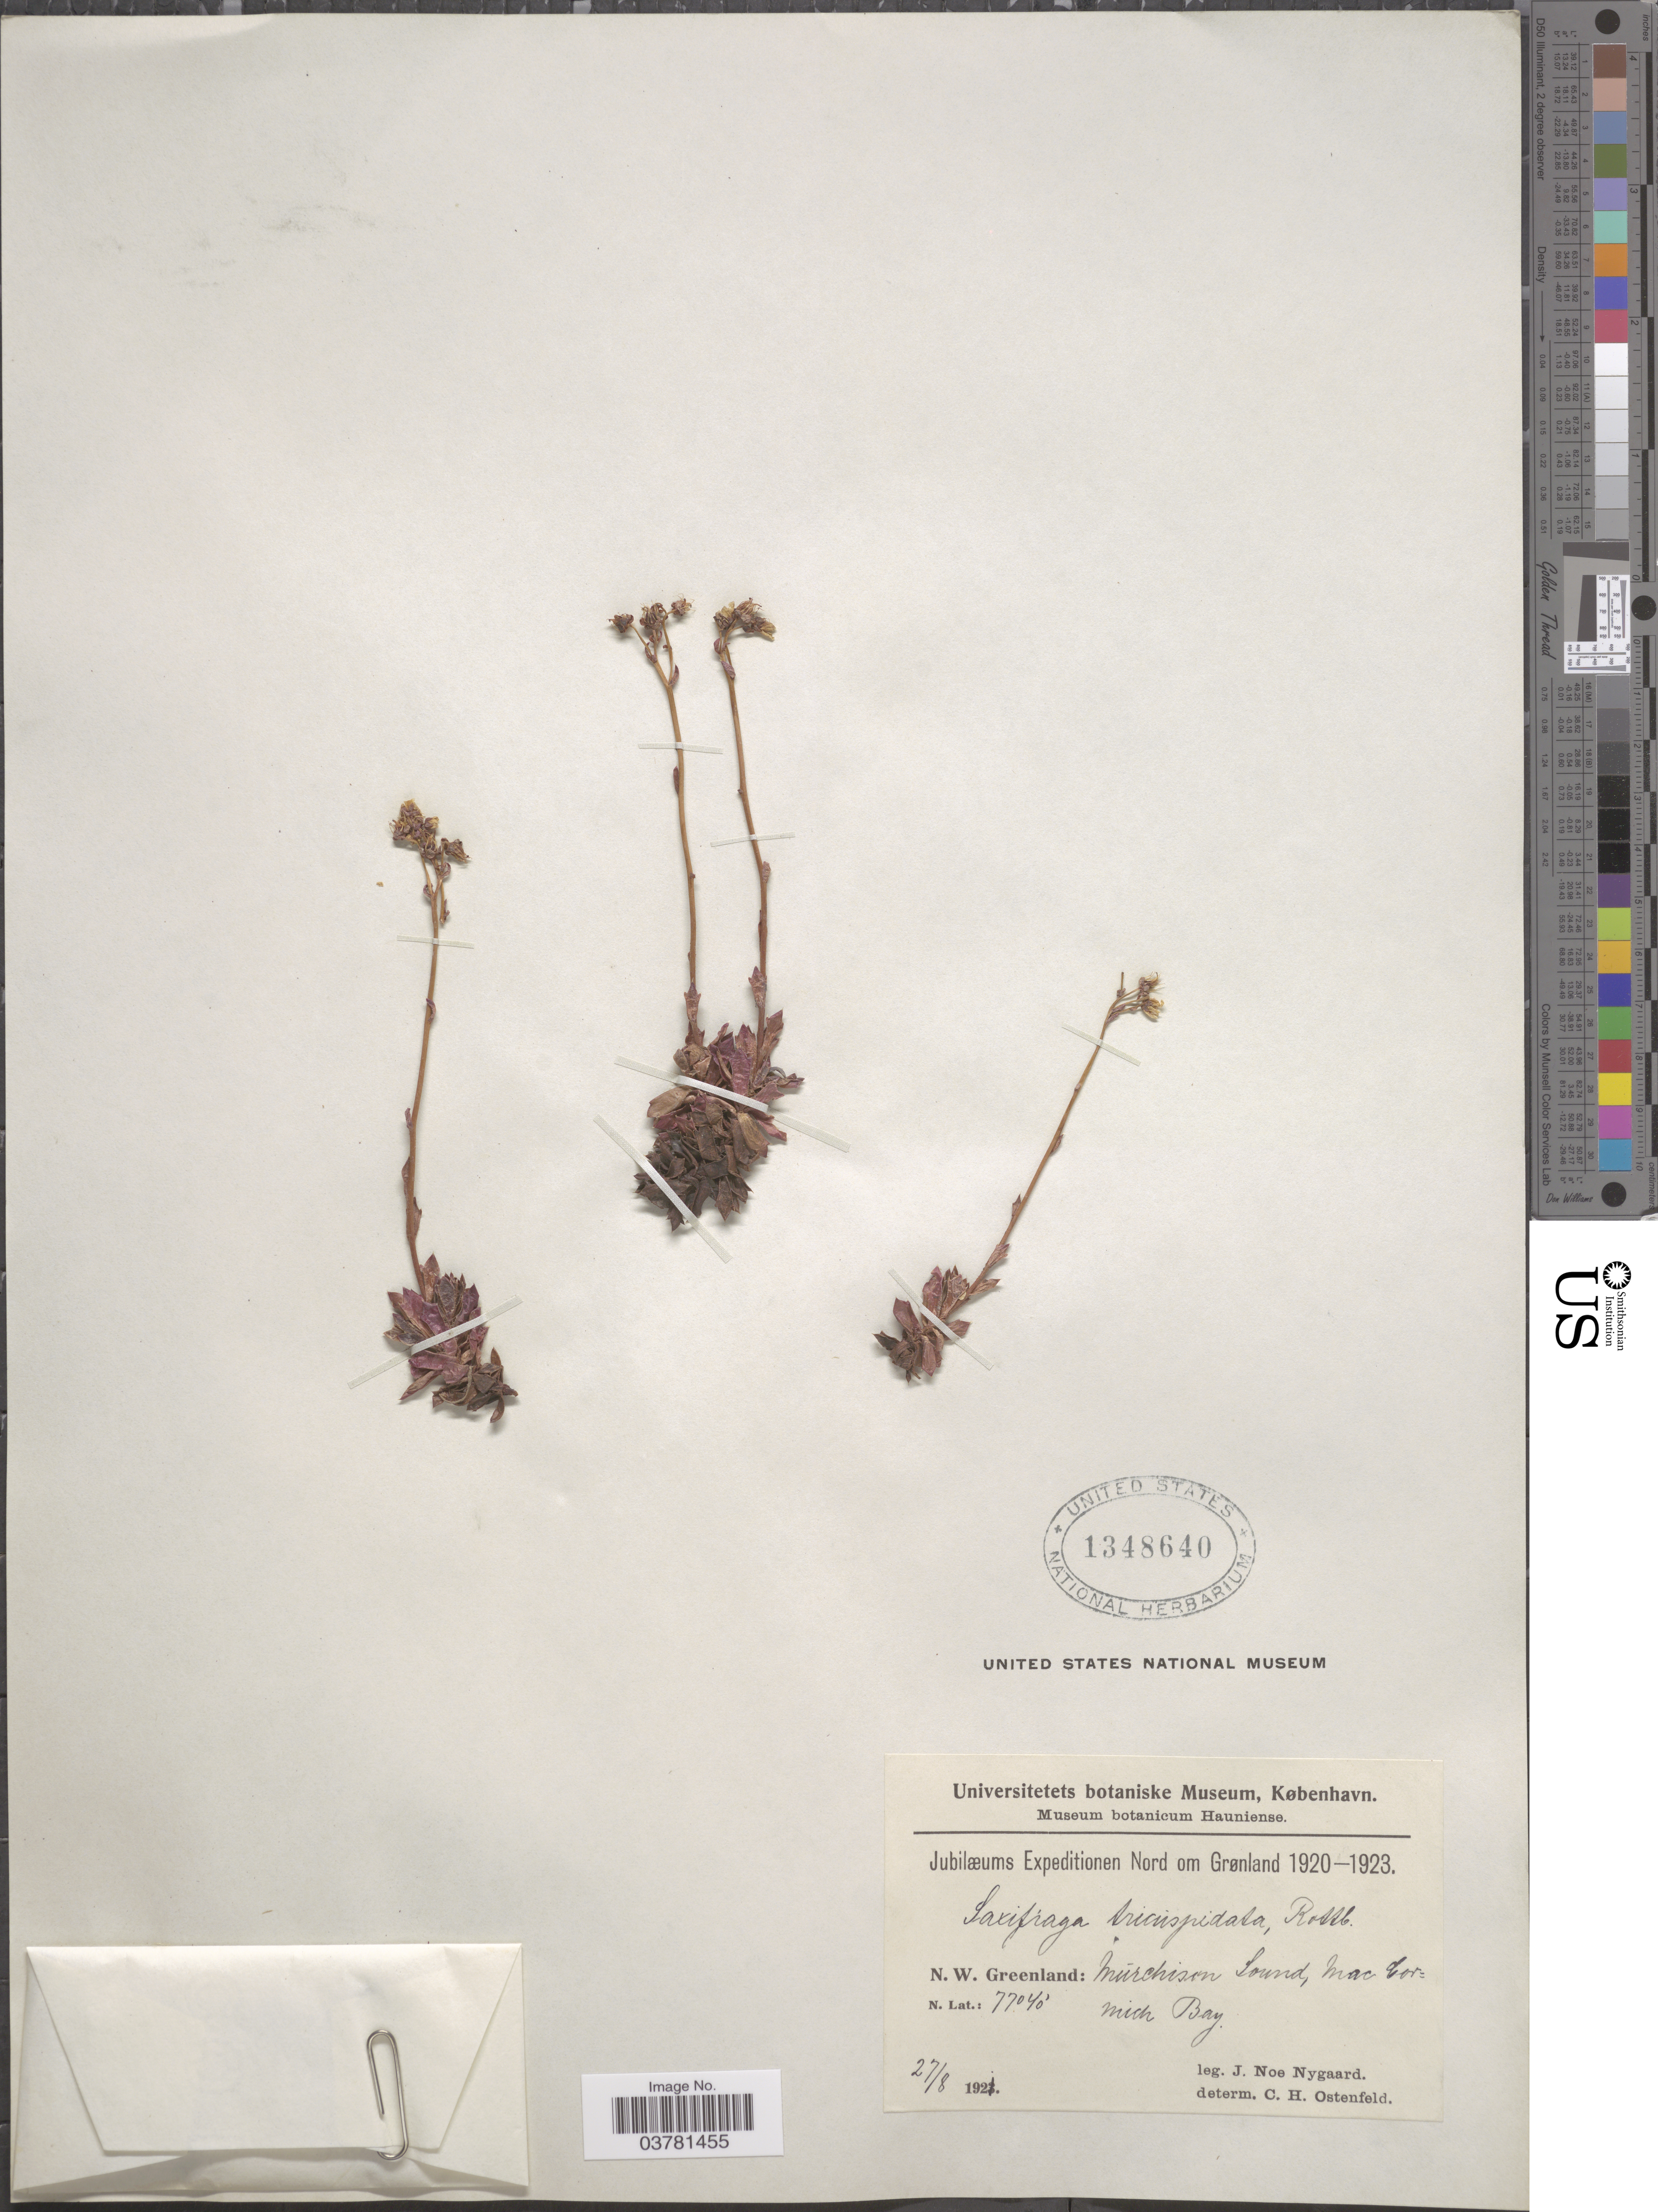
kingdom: Plantae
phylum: Tracheophyta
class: Magnoliopsida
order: Saxifragales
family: Saxifragaceae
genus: Saxifraga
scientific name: Saxifraga tricuspidata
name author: Rottb.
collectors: J. Nygaard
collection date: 1921-08-27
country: Greenland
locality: Jubilæums Expeditionen Nord om Grønland 1920-1923. N.W. Greenland: Murchison Sound, MacCormich Bay.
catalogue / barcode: US 1348640